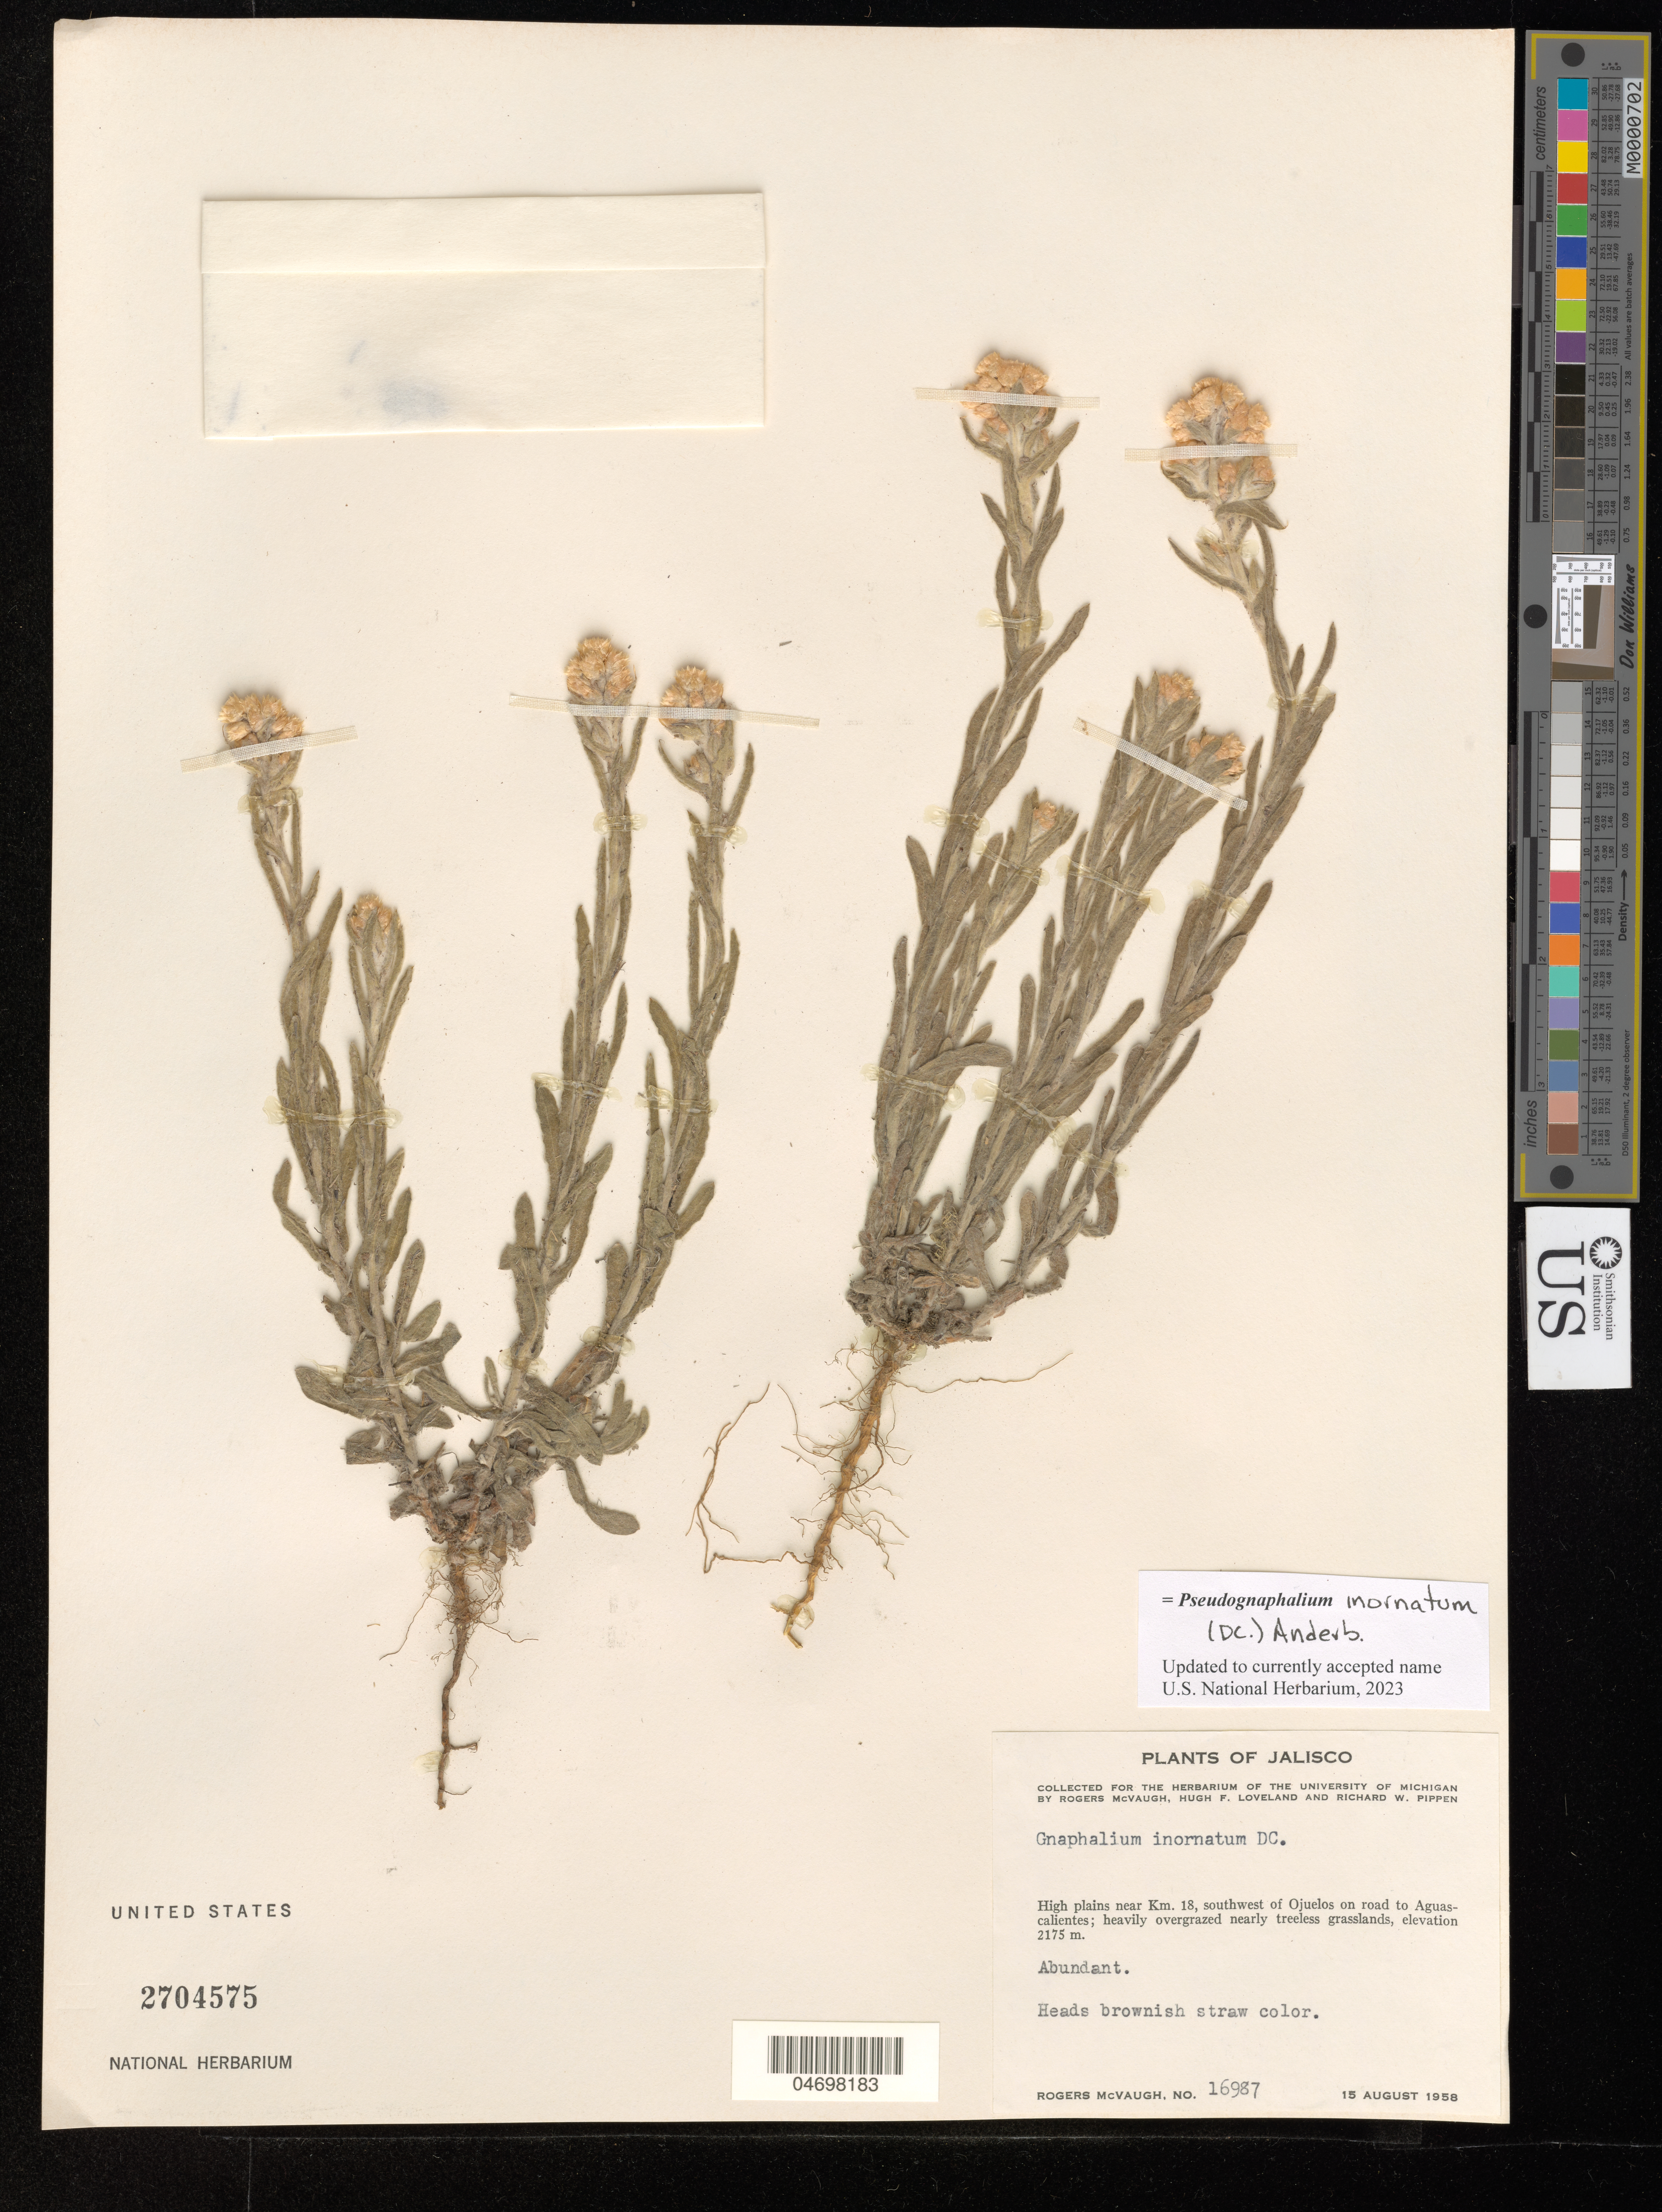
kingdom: Plantae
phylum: Tracheophyta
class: Magnoliopsida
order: Asterales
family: Asteraceae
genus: Pseudognaphalium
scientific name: Pseudognaphalium inornatum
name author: (DC.) Anderb.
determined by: Nesom, Guy L.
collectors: R. McVaugh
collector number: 16987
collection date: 1958-08-15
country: Mexico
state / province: Jalisco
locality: High plains near km 18, southwest of Ojuelos on road to Aguascalientes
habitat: Heavily overgrazed nearly treeless grasslands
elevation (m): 2175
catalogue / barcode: US 2704575